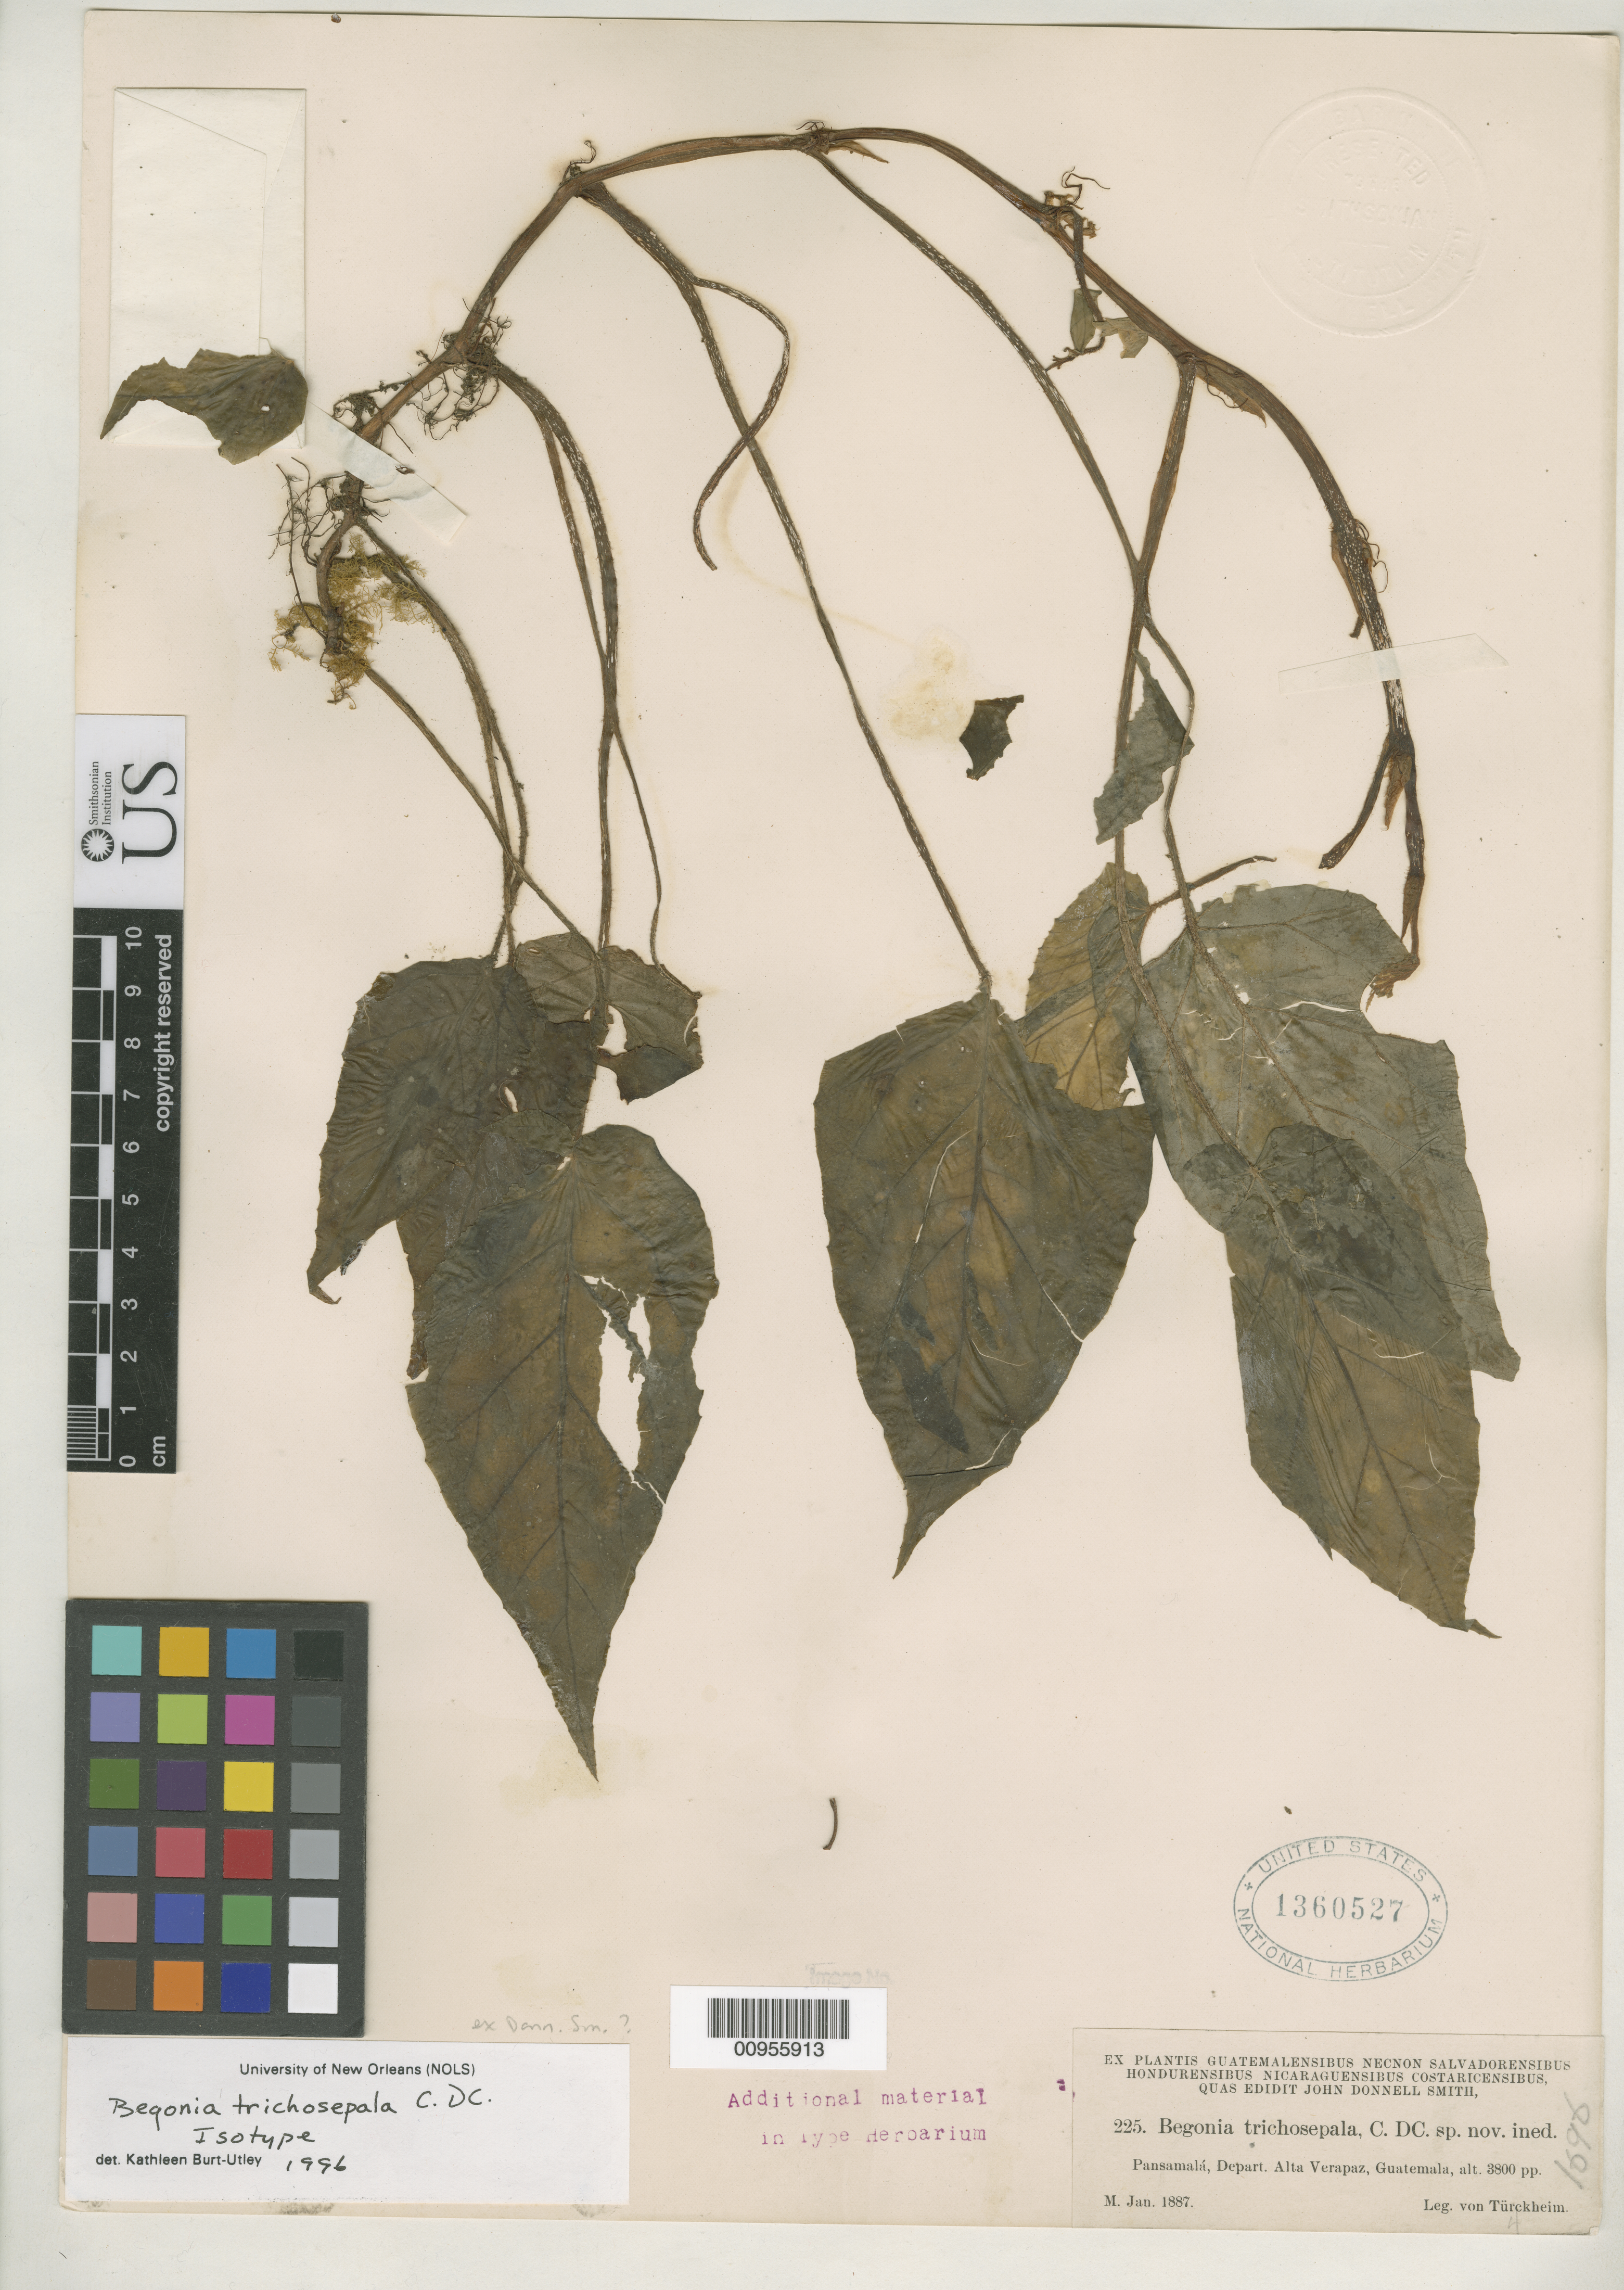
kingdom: Plantae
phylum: Tracheophyta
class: Magnoliopsida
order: Cucurbitales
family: Begoniaceae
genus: Begonia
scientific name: Begonia trichosepala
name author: C. DC. ex Donn. Sm.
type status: Isotype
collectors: H. von Türckheim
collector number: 225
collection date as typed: Jan 1887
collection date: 1887-01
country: Guatemala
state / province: Alta Verapaz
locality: Pansamalá, Depart. Alta Verapaz.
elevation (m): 1158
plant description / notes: Validating author usually considered C. DC. [in J. Donn. Sm.] but possibly to be cited as C. DC. ex J. Donn. Sm. (which would affect likely location of holotype).; One of two sheets at US ex herb. John Donnell Smith herbarium. Unclear whether holotypes of names in this publication are deposited at G or US; this sheet annotated as isotype by K. Burt-Utley (1996).; Specimen ex herb. John Donnell Smith.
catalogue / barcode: US 1360527